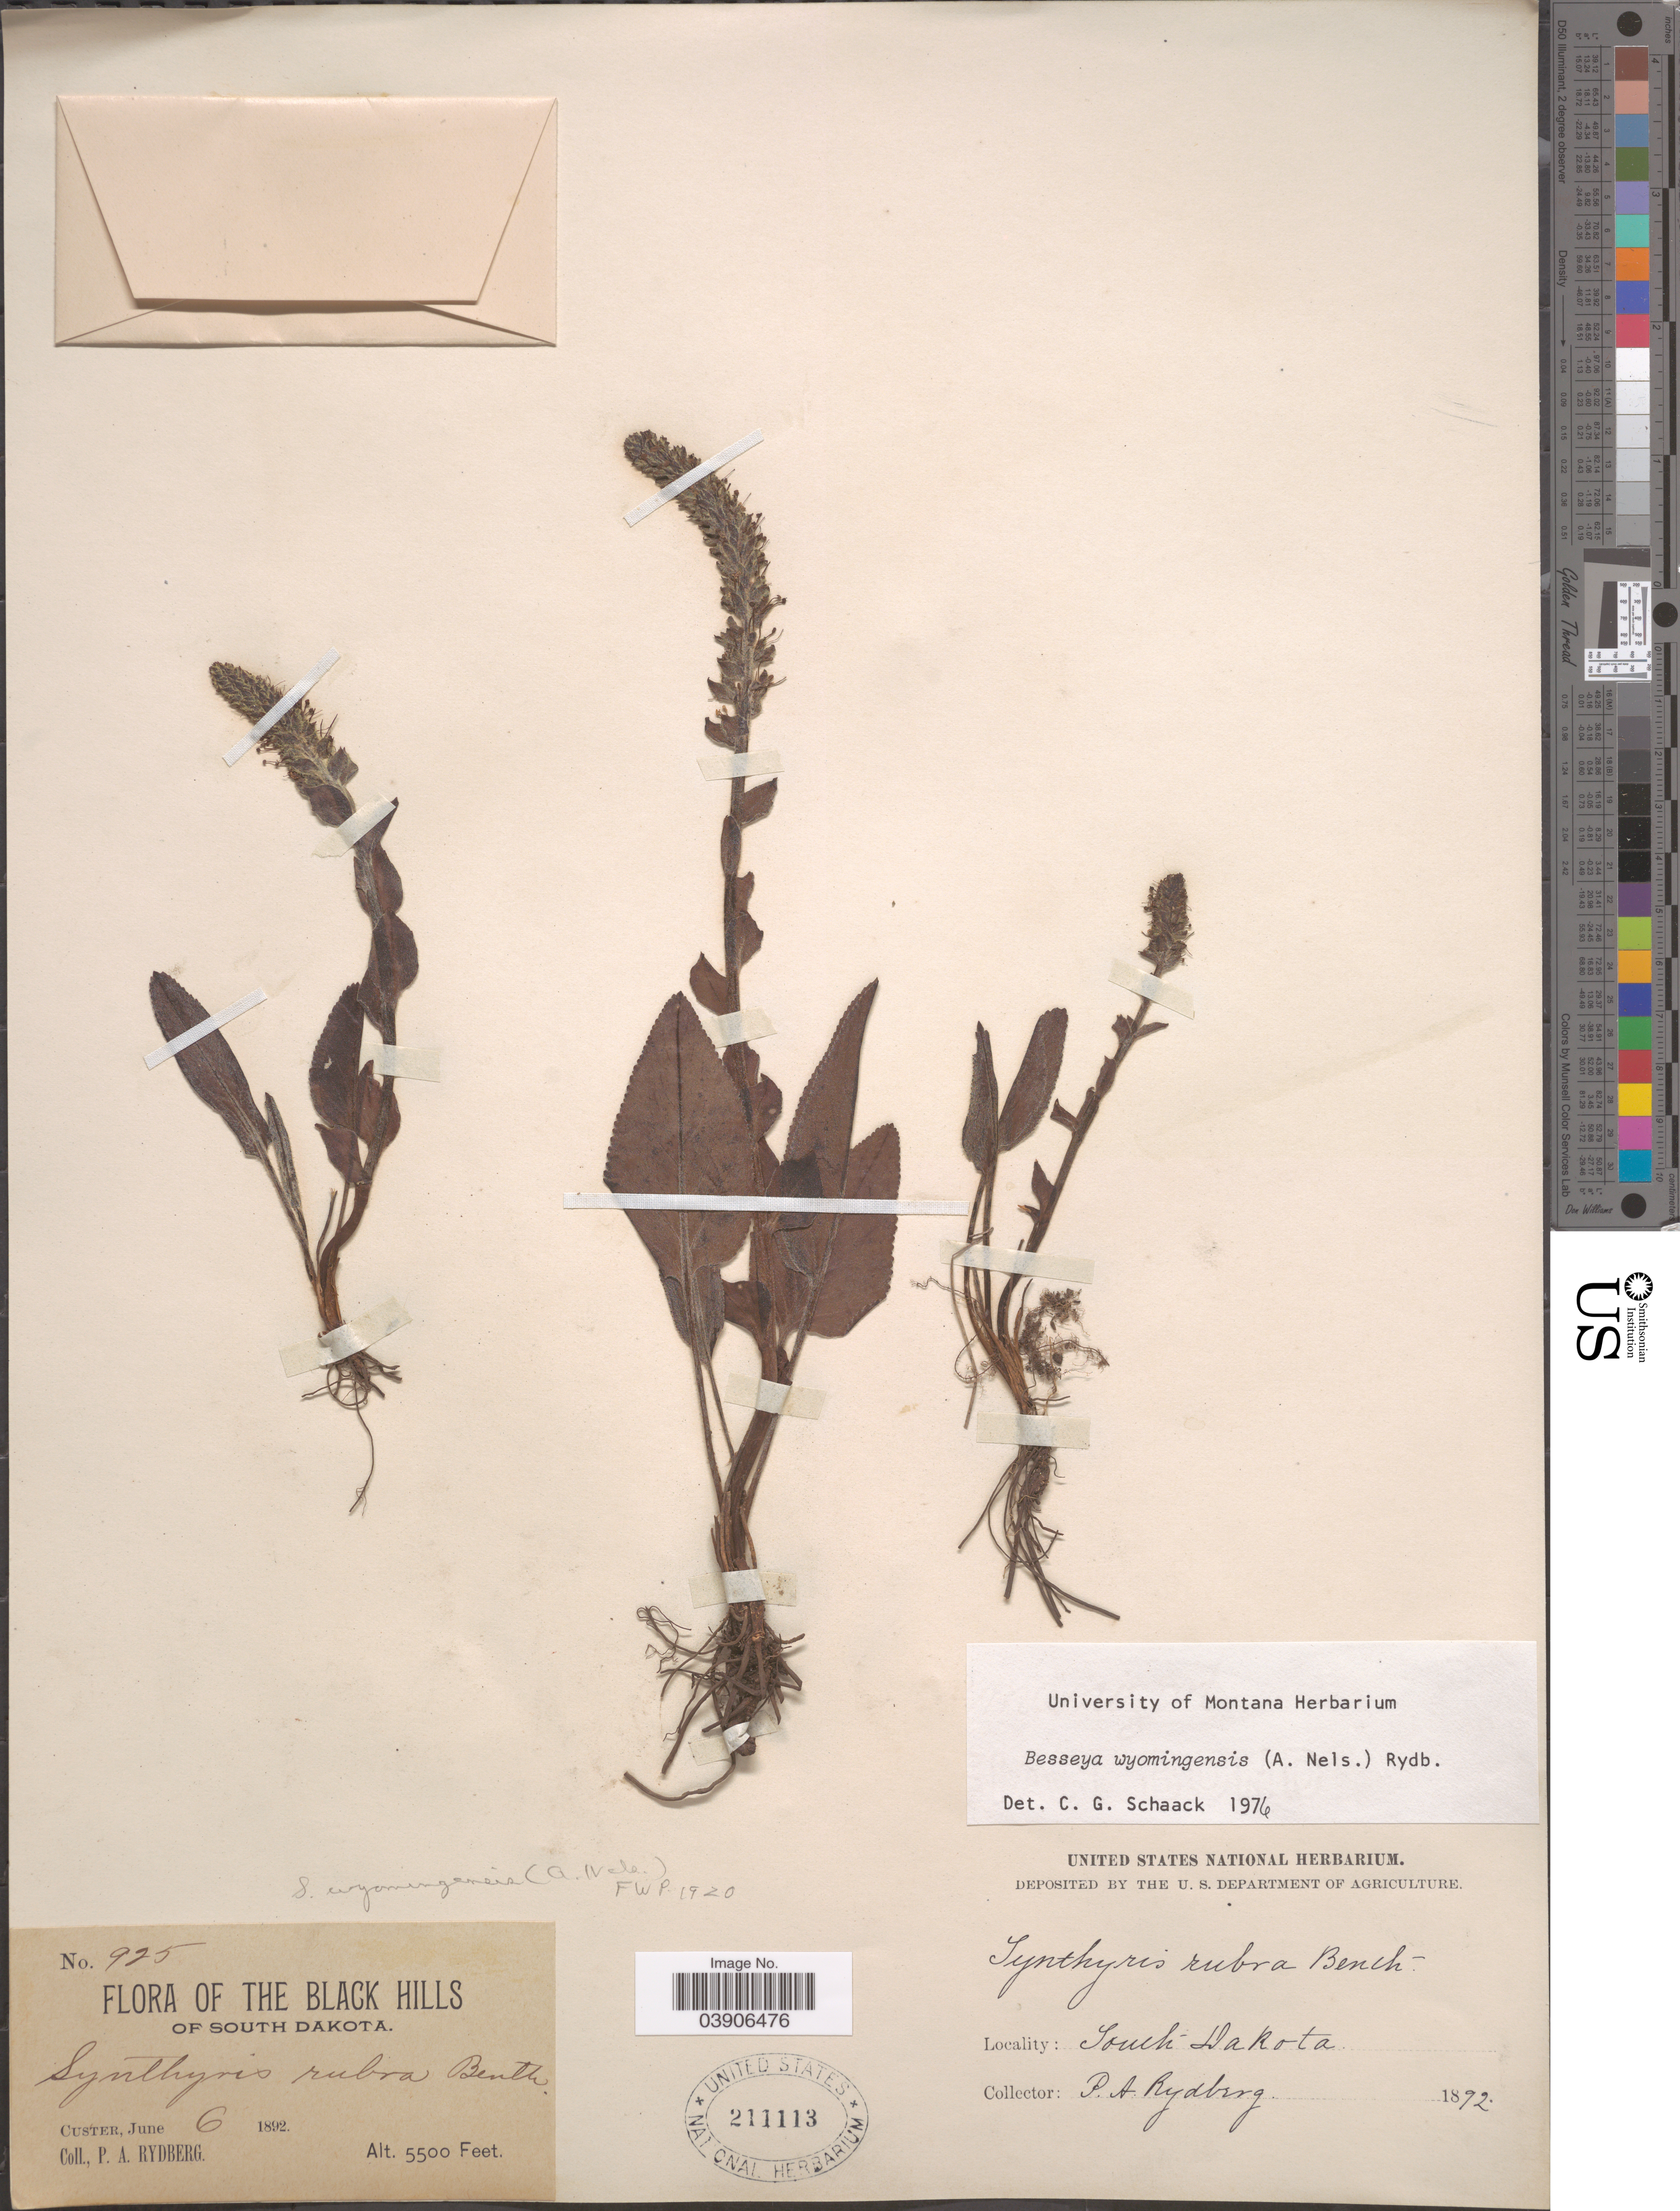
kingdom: Plantae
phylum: Tracheophyta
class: Magnoliopsida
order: Lamiales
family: Plantaginaceae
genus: Synthyris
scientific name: Synthyris wyomingensis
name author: A. Heller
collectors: P. A. Rydberg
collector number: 925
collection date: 1892-06-06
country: United States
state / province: South Dakota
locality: The Black Hills of South Dakota. Custer.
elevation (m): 1676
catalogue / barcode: US 211113